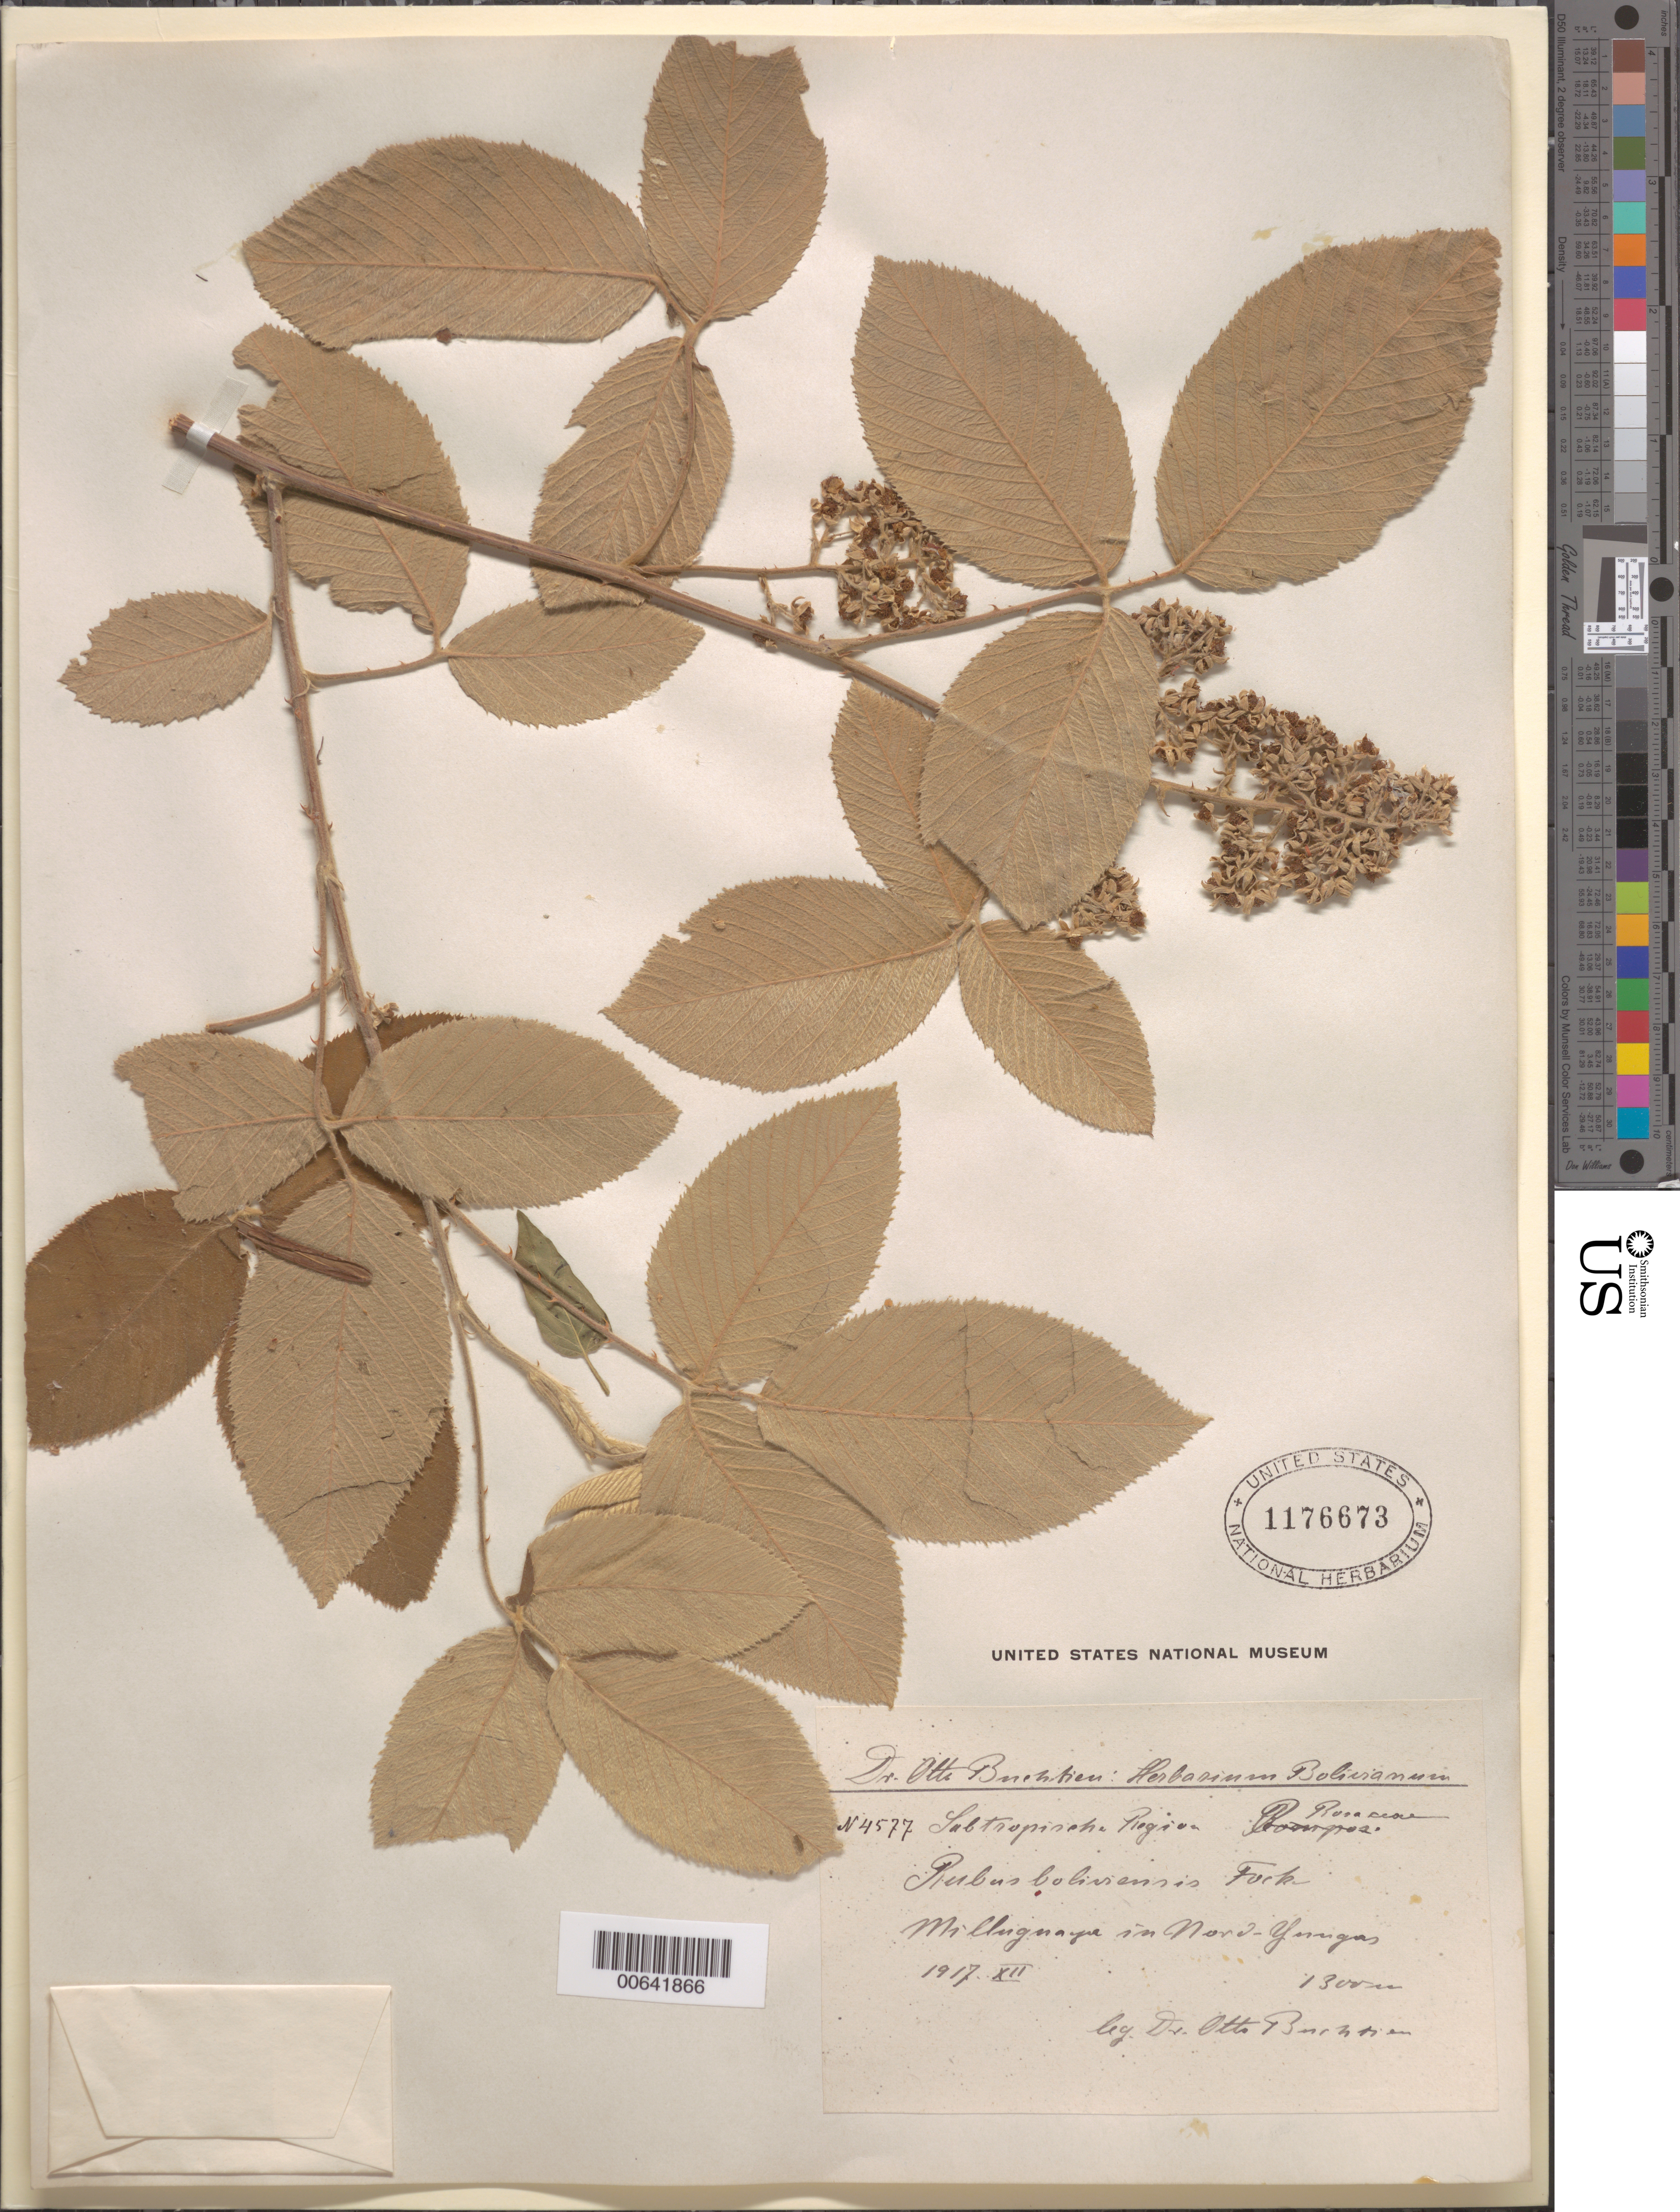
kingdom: Plantae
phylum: Tracheophyta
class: Magnoliopsida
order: Rosales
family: Rosaceae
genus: Rubus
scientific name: Rubus boliviensis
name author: Focke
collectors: O. Buchtien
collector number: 4577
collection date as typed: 01 Dec 1917 or 12 Jan 1917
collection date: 1917-01-12 or 1917-12-01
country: Bolivia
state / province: La Paz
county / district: Nor Yungas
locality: Nor Yungas. Millaguage ?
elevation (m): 1300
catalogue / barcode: US 1176673